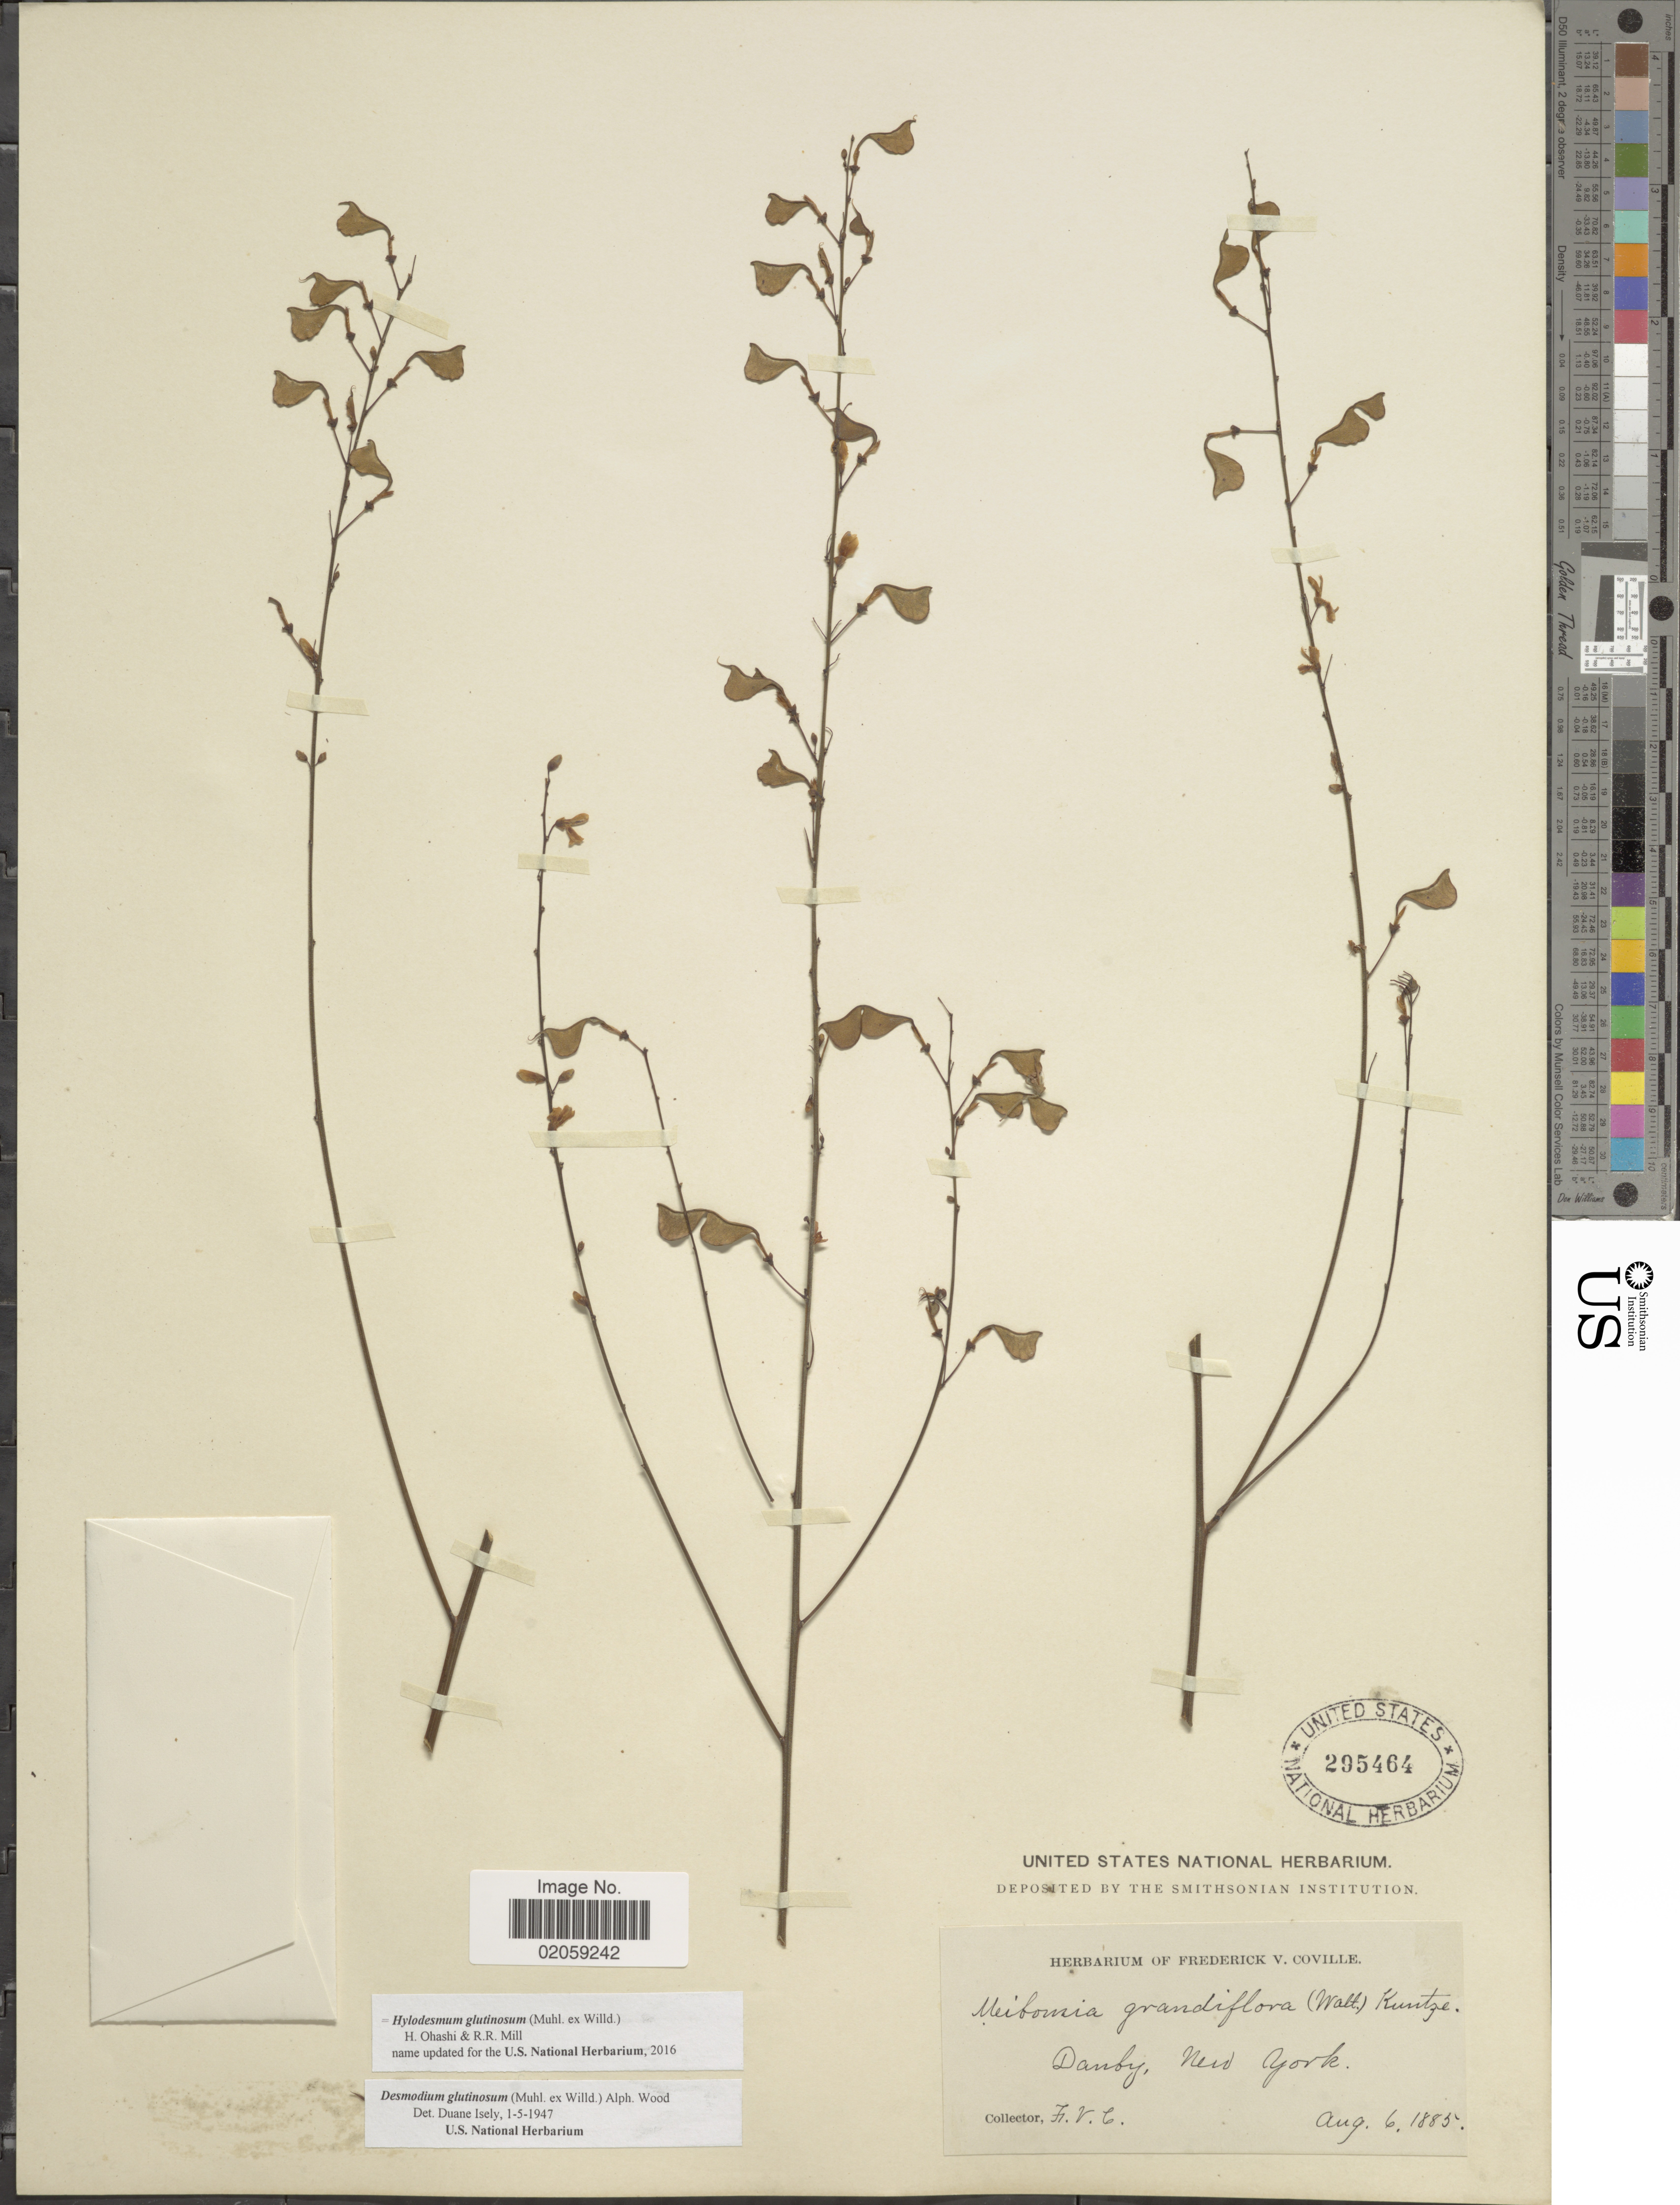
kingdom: Plantae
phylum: Tracheophyta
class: Magnoliopsida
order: Fabales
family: Fabaceae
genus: Hylodesmum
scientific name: Hylodesmum glutinosum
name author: (Muhl. ex Willd.) H. Ohashi & R.R. Mill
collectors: F. V. Coville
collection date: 1885-08-06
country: United States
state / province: New York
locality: Danby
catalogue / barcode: US 295464